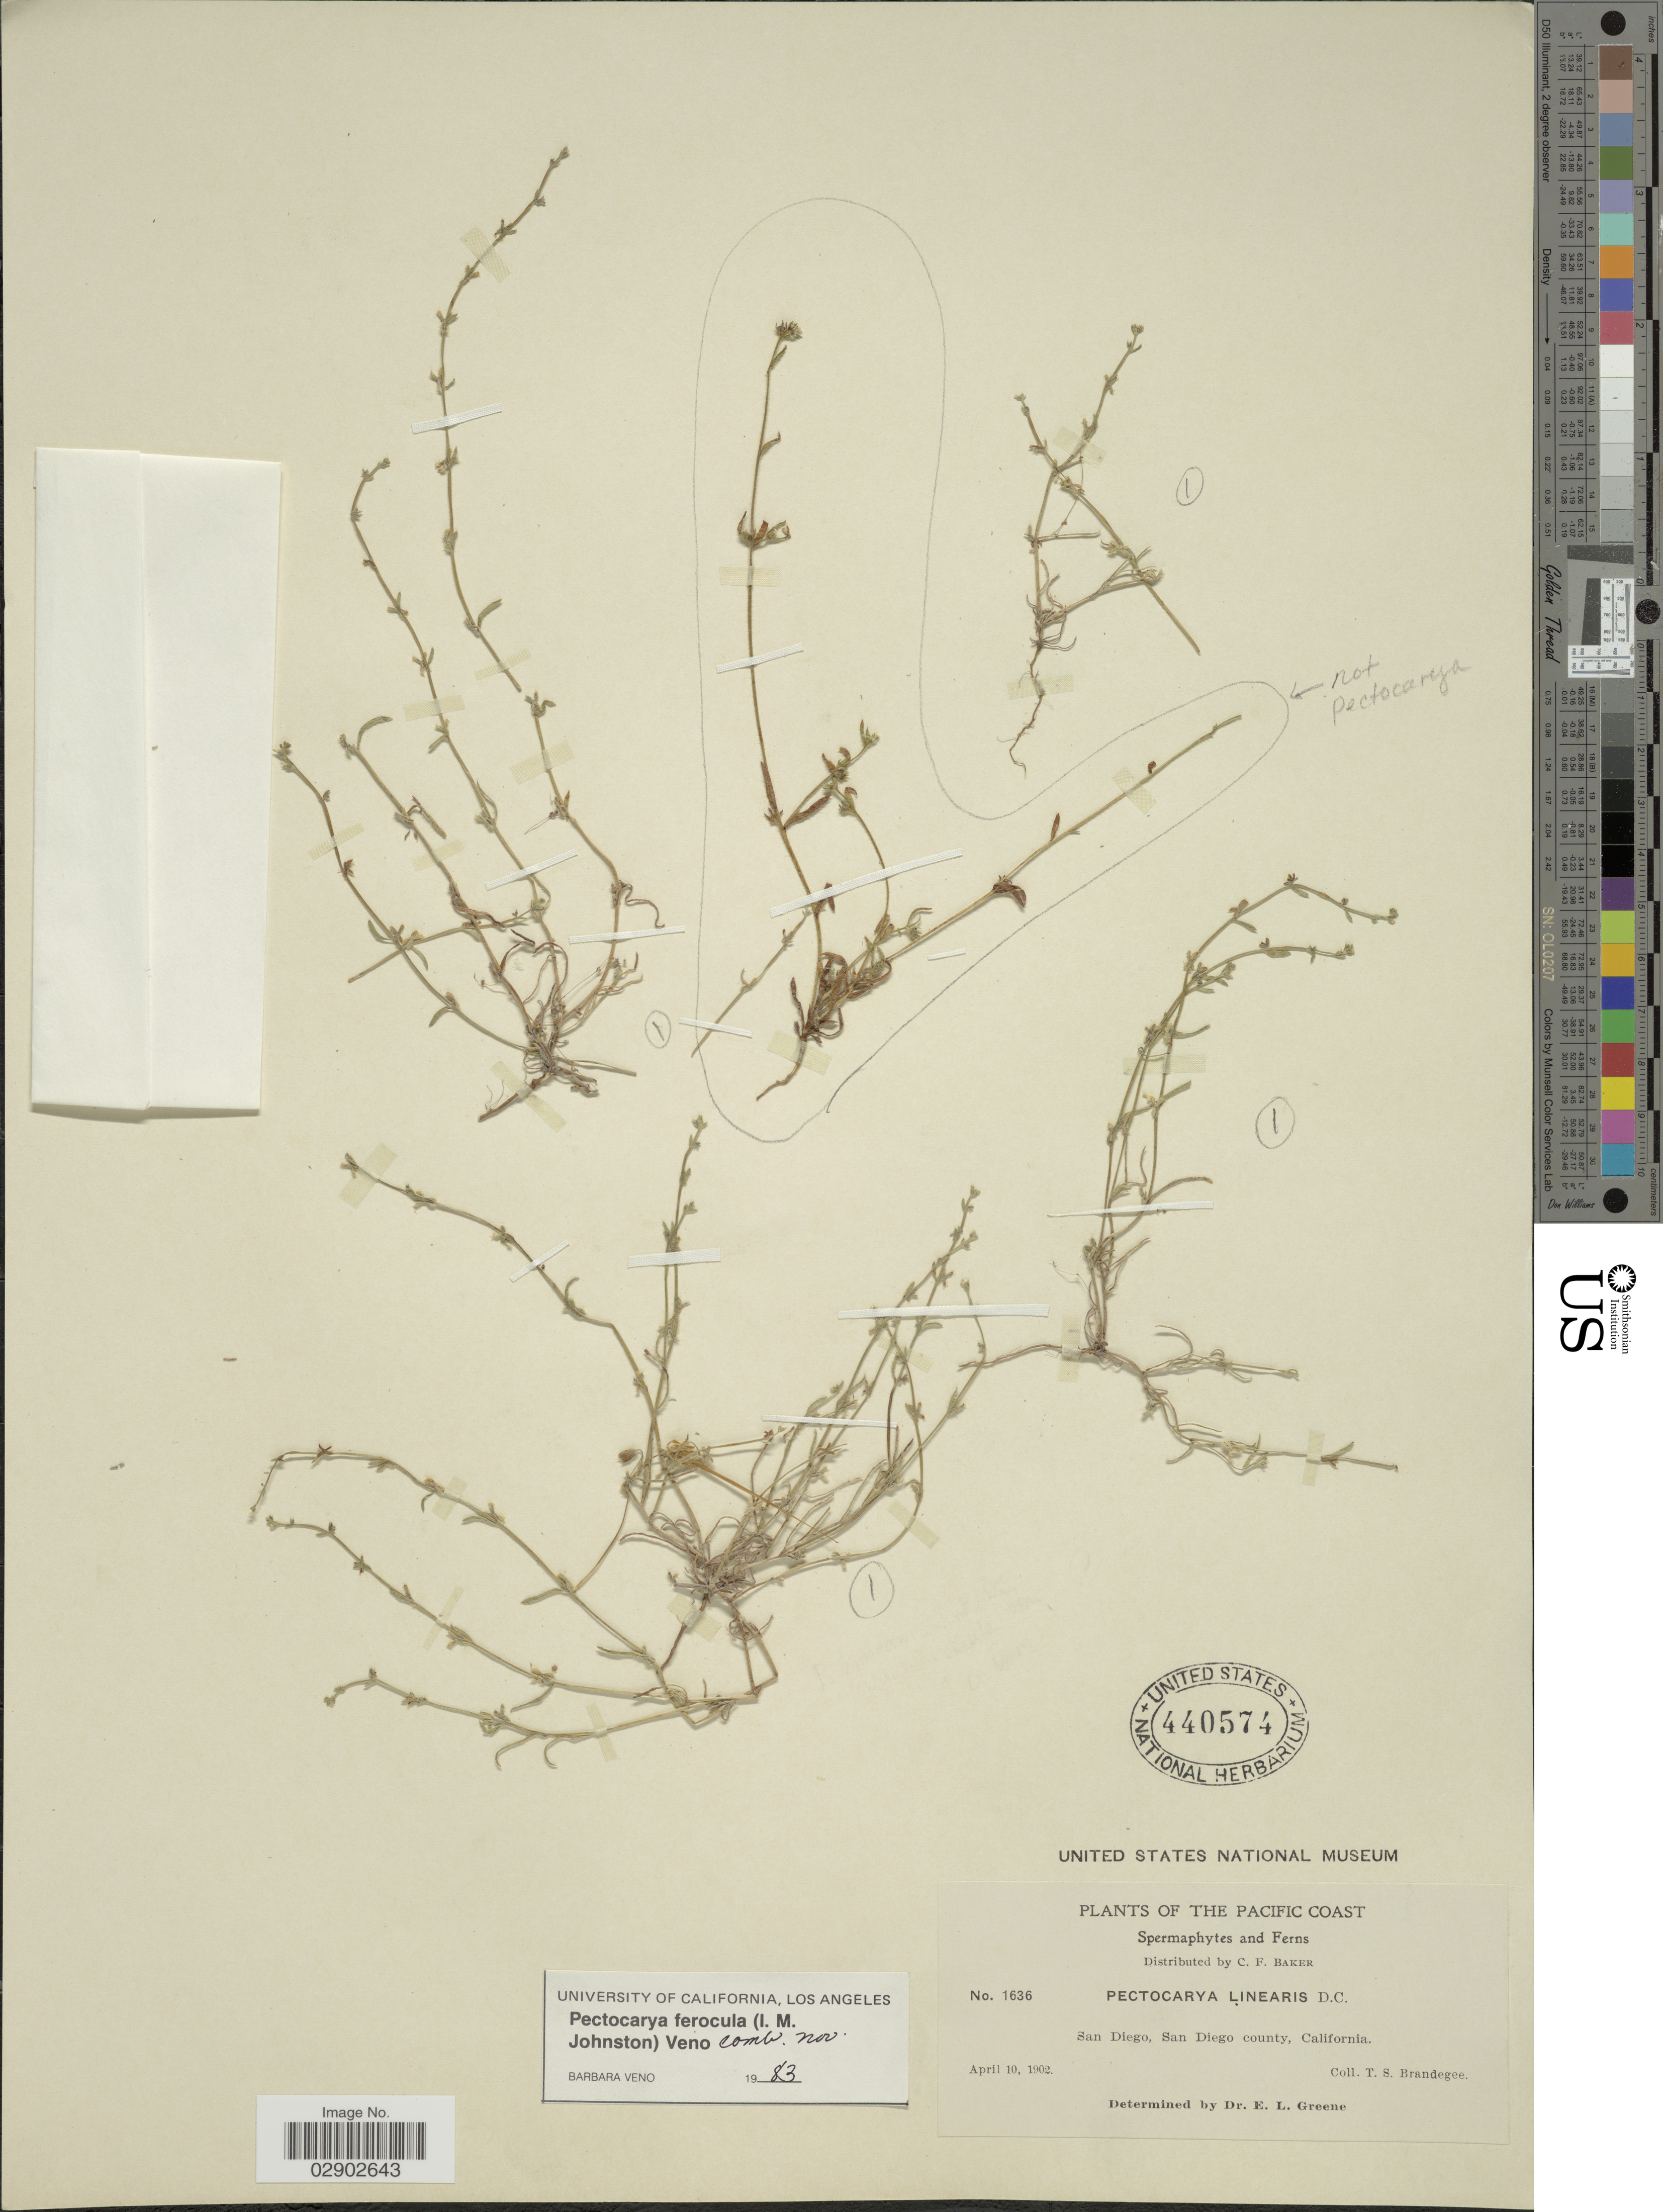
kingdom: Plantae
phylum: Tracheophyta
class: Magnoliopsida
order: Boraginales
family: Boraginaceae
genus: Pectocarya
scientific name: Pectocarya linearis subsp. ferocula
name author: (I.M. Johnst.) Thorne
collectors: T. S. Brandegee (herbarium)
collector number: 1636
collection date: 1902-04-10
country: United States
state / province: California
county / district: San Diego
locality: The Pacific Coast, San Diego, San Diego County.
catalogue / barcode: US 440574